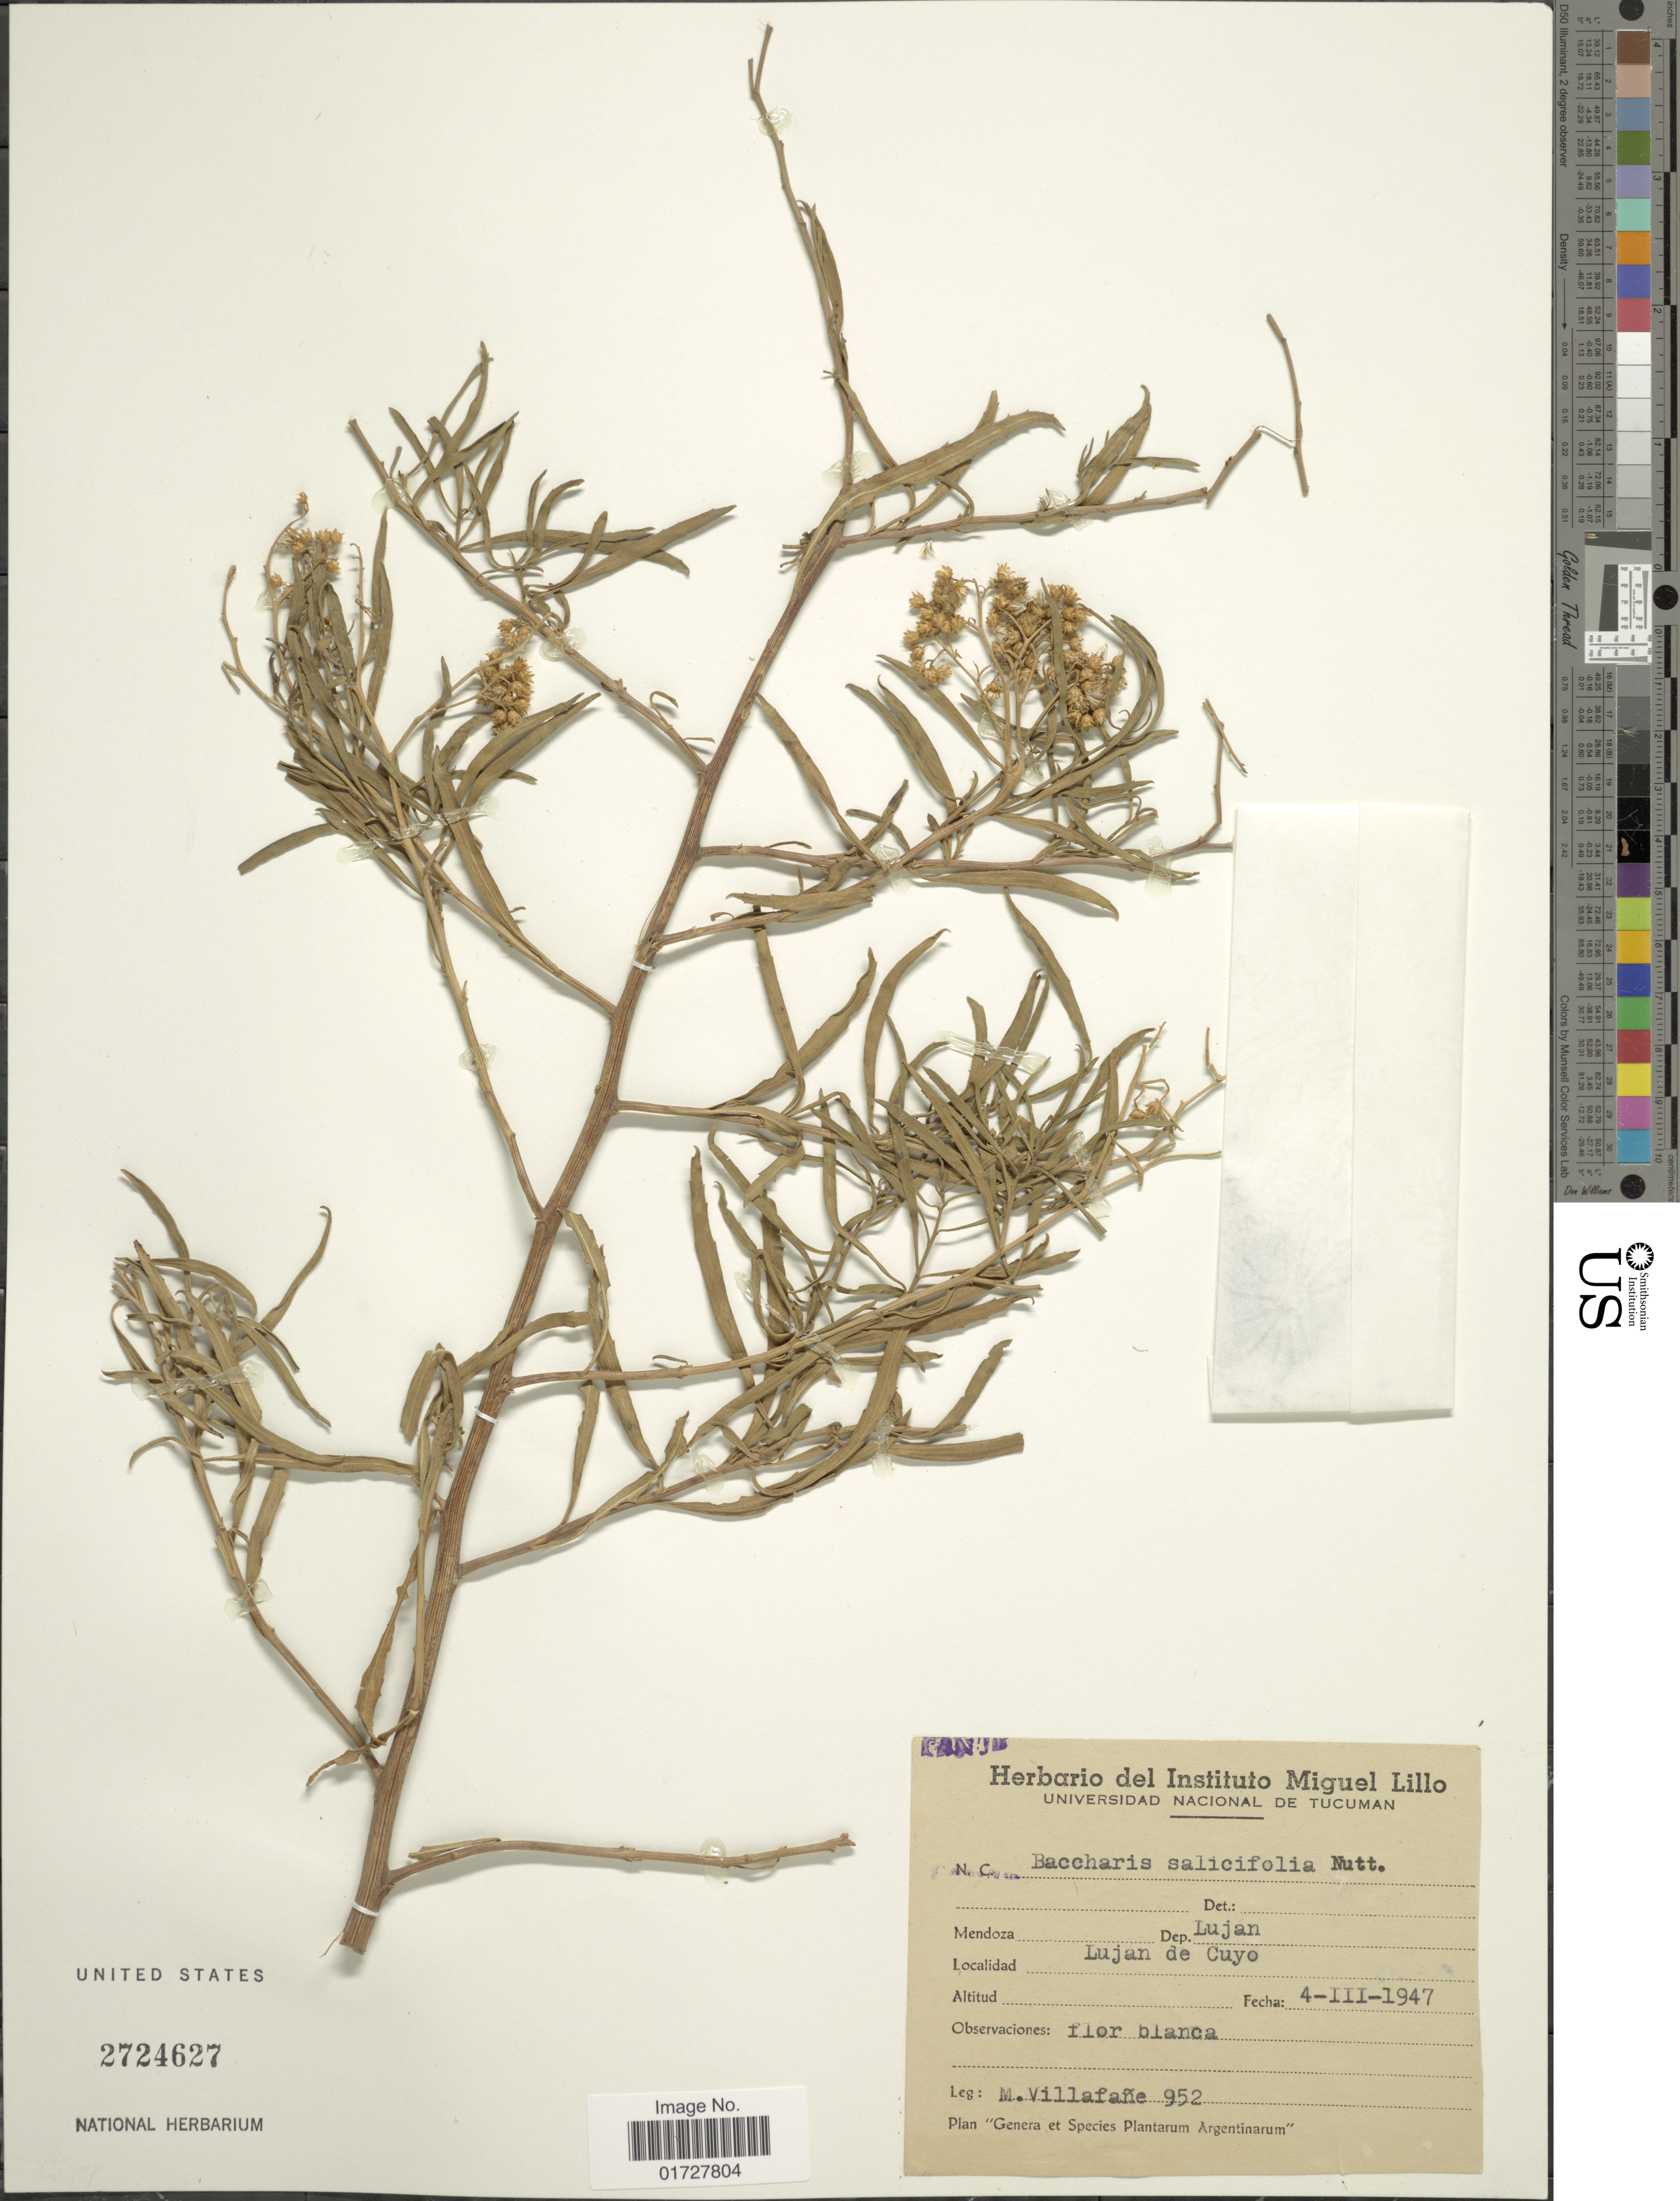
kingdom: Plantae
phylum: Tracheophyta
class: Magnoliopsida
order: Asterales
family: Asteraceae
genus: Baccharis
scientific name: Baccharis salicifolia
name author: (Ruiz & Pav.) Pers.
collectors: M. Villafane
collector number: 952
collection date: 1947-03-04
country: Argentina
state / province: Mendoza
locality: Dep. Lujan, Lujan de Cuyo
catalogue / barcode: US 2724627